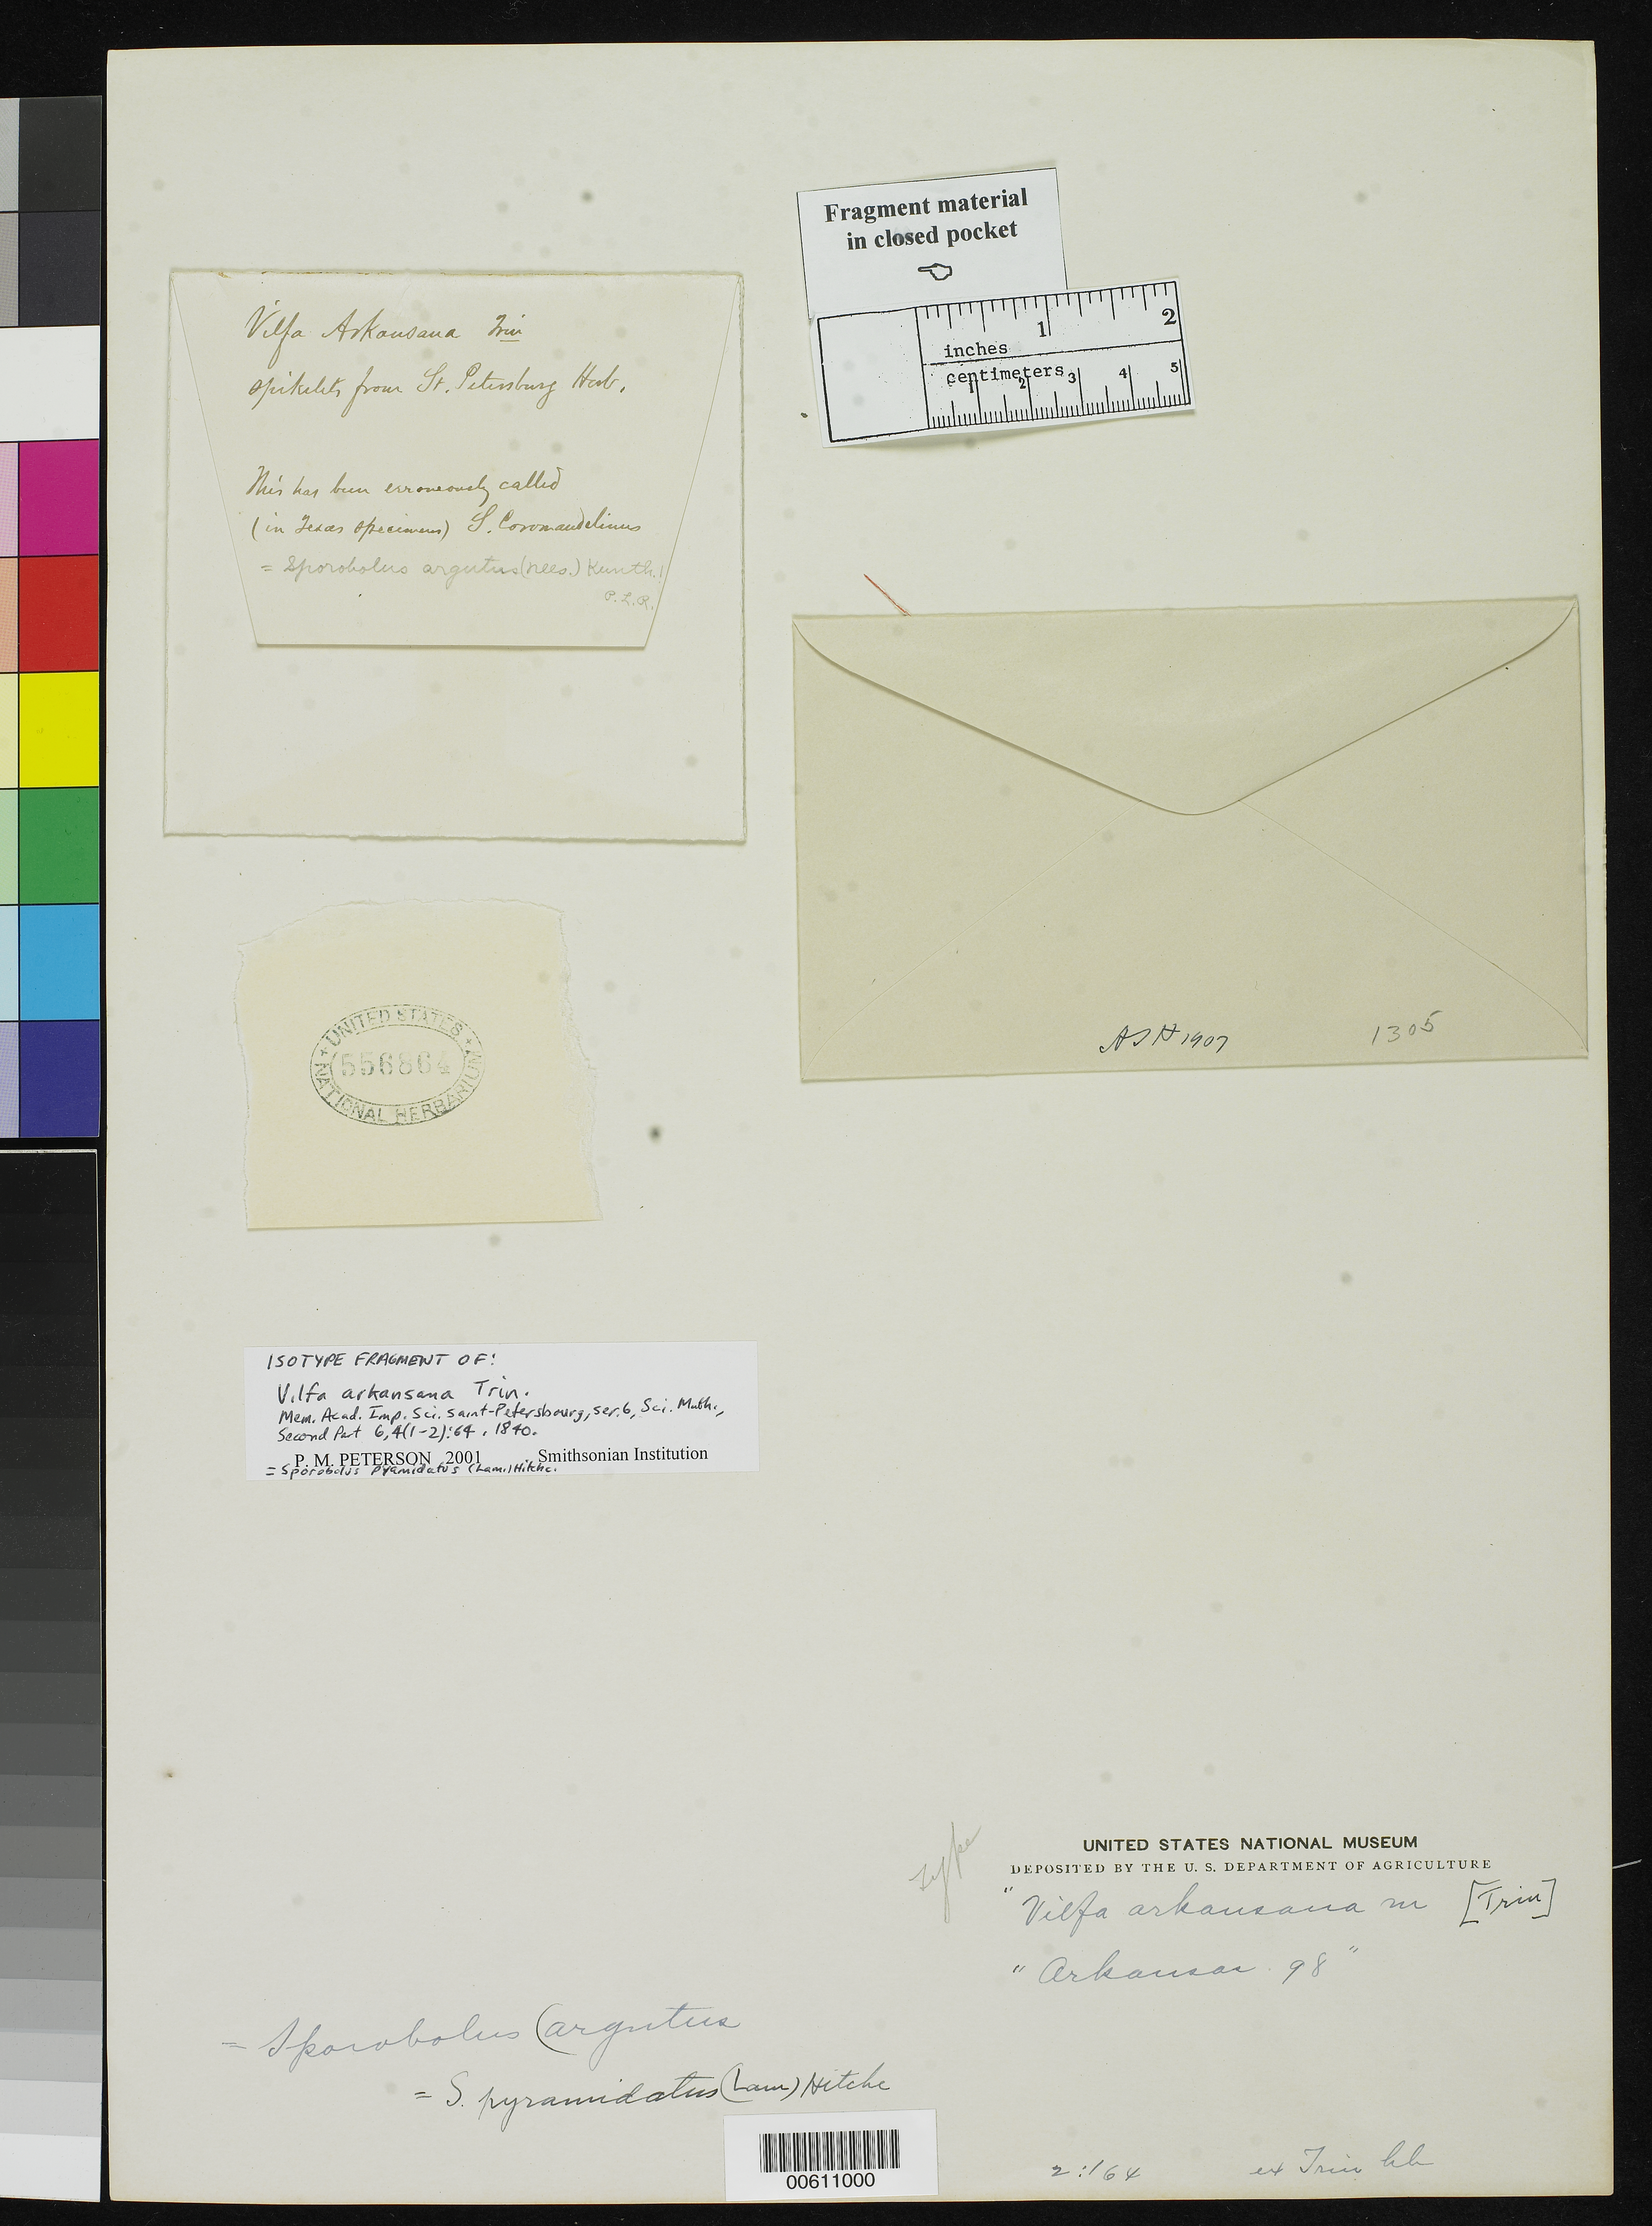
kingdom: Plantae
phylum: Tracheophyta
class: Liliopsida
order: Poales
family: Poaceae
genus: Vilfa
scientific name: Vilfa arkansana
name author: Trin.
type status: Type Fragment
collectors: -. Beyrich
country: United States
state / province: Arkansas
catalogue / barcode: US 556864